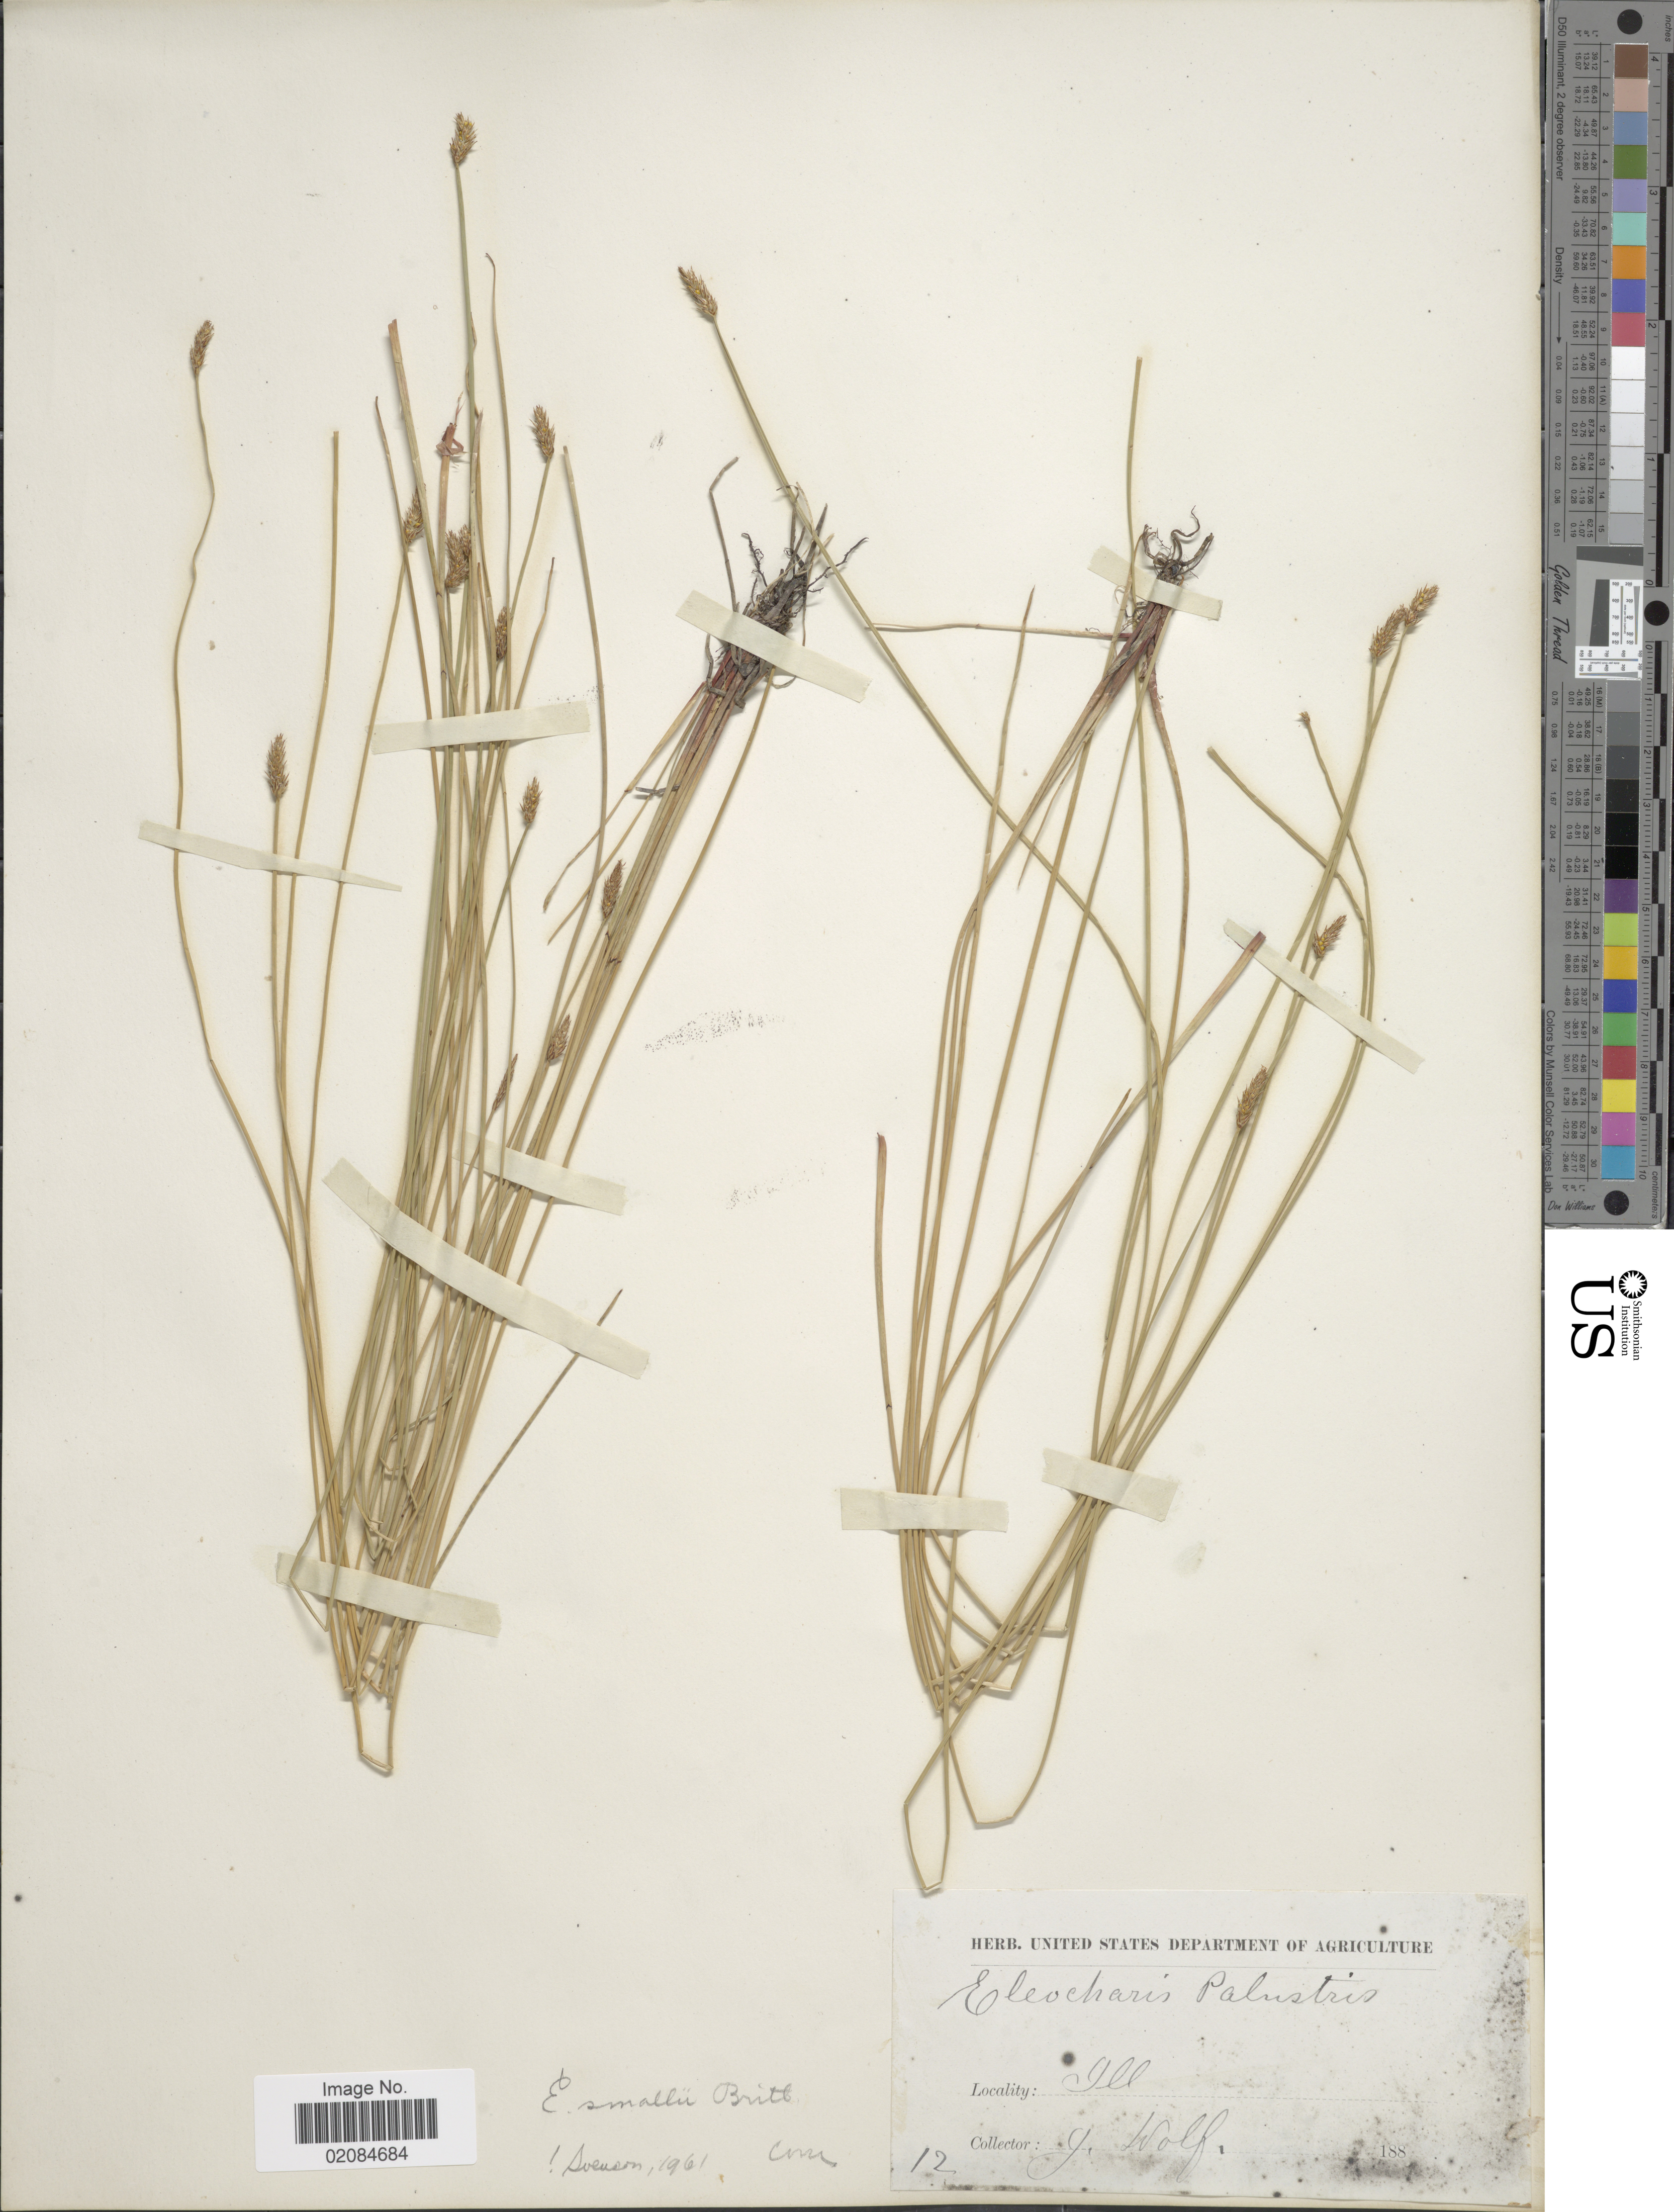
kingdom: Plantae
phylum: Tracheophyta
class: Liliopsida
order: Poales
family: Cyperaceae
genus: Eleocharis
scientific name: Eleocharis palustris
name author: (L.) Roem. & Schult.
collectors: J. Wolf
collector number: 12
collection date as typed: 18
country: United States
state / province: Illinois